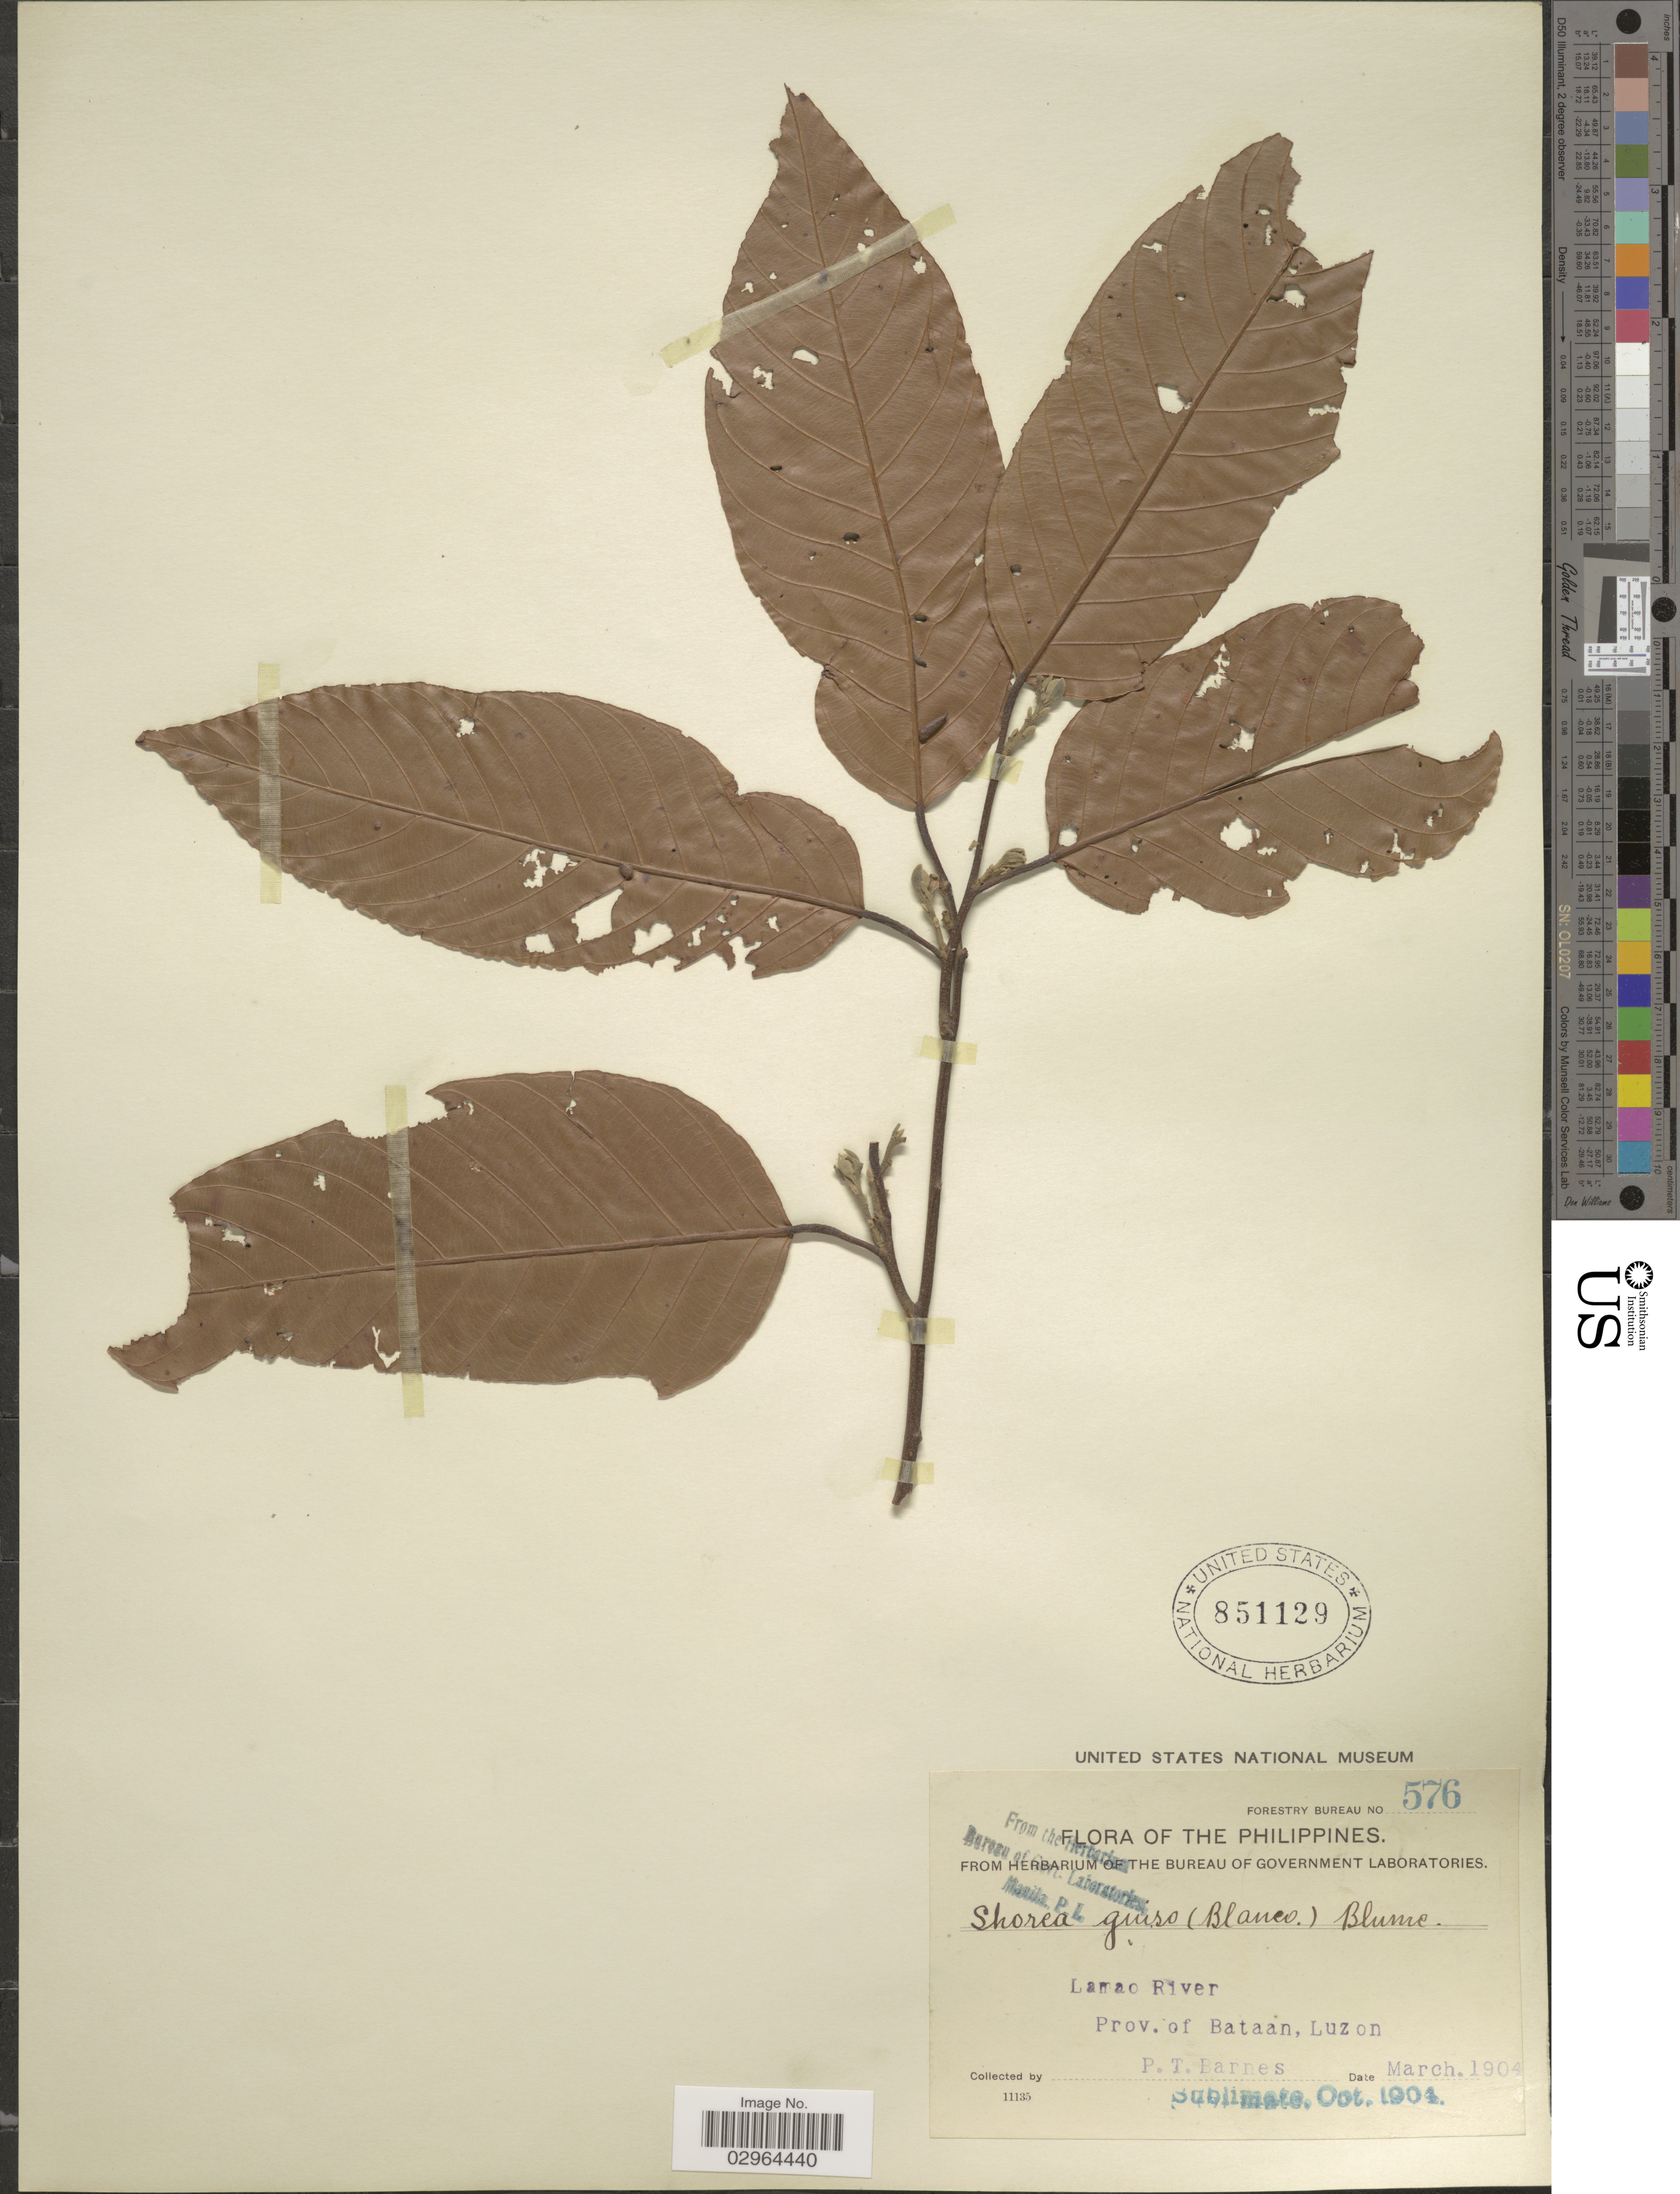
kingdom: Plantae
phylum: Tracheophyta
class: Magnoliopsida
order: Malvales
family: Dipterocarpaceae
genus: Shorea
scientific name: Shorea guiso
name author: (Blanco) Blume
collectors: P. Barnes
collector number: Forestry Bureau 576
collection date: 1904-03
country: Philippines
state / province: Central Luzon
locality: Lamao River, Prov. of Bataan, Luzon.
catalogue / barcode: US 851129